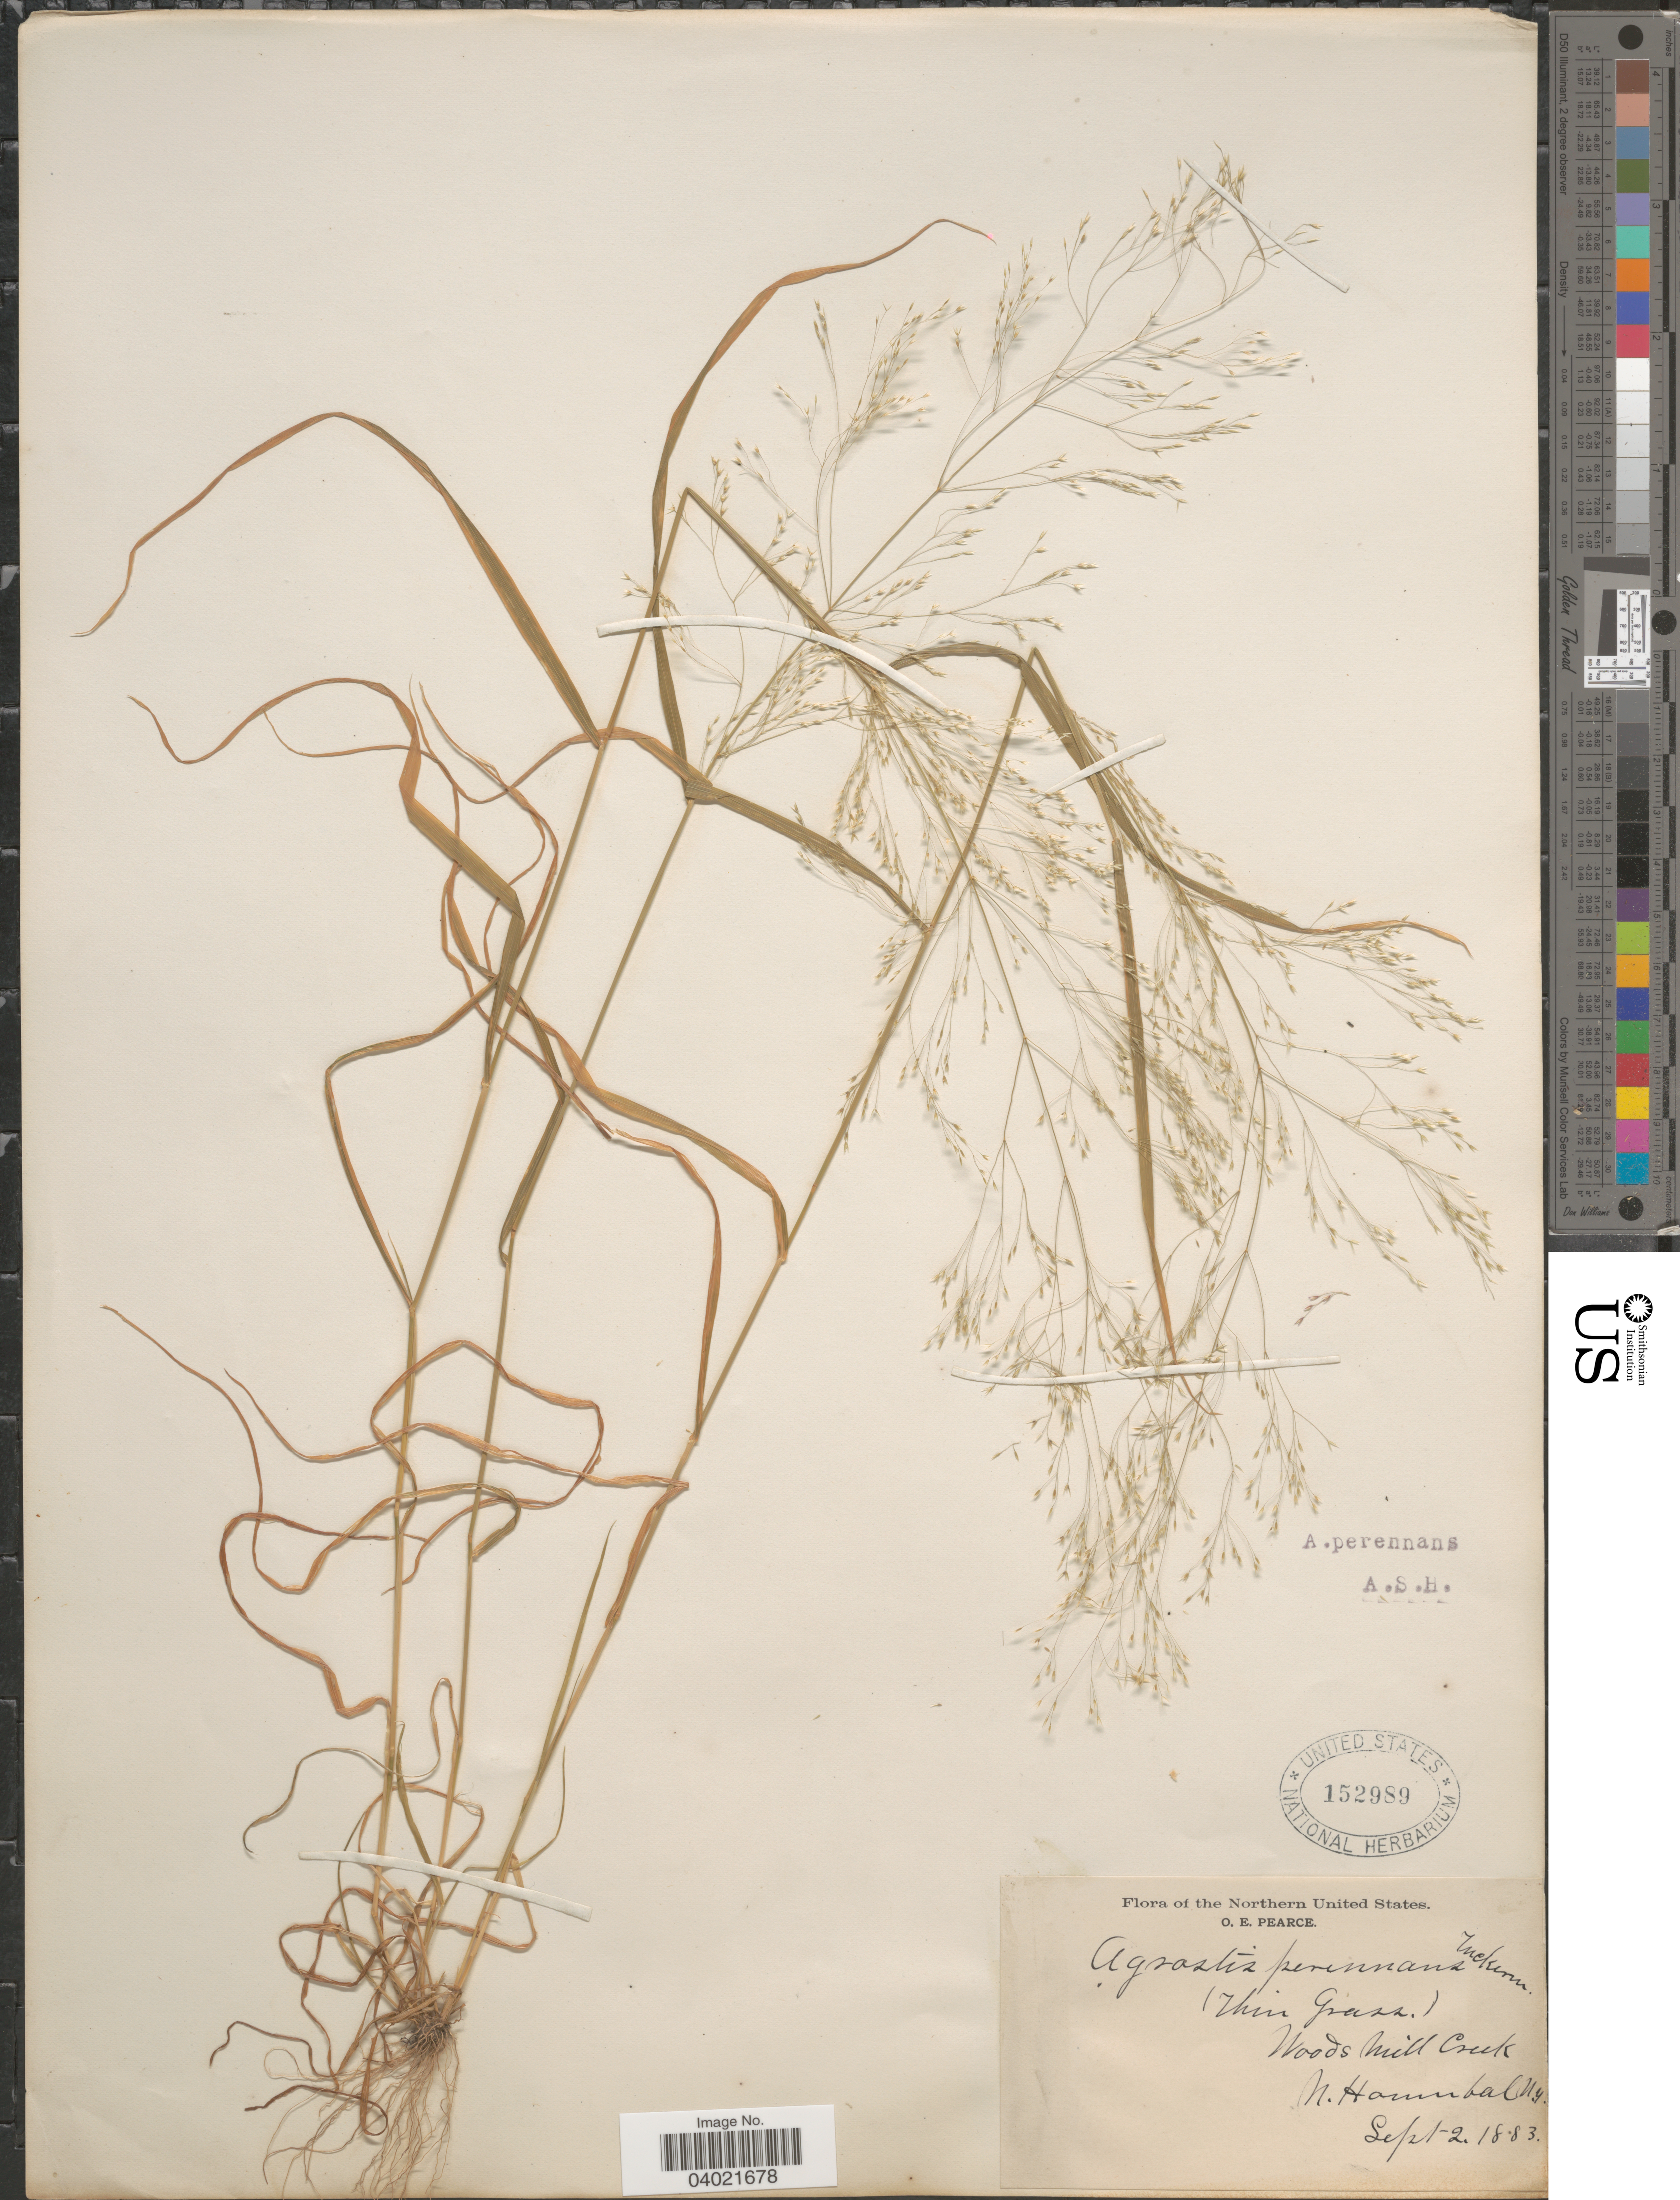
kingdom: Plantae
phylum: Tracheophyta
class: Liliopsida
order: Poales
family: Poaceae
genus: Agrostis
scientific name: Agrostis perennans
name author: (Walter) Tuck.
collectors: O. E. Pearce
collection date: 1883-09-02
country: United States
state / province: New York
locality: Northern United States. Woods Mill Creek. N. Hannibal.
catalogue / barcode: US 152989